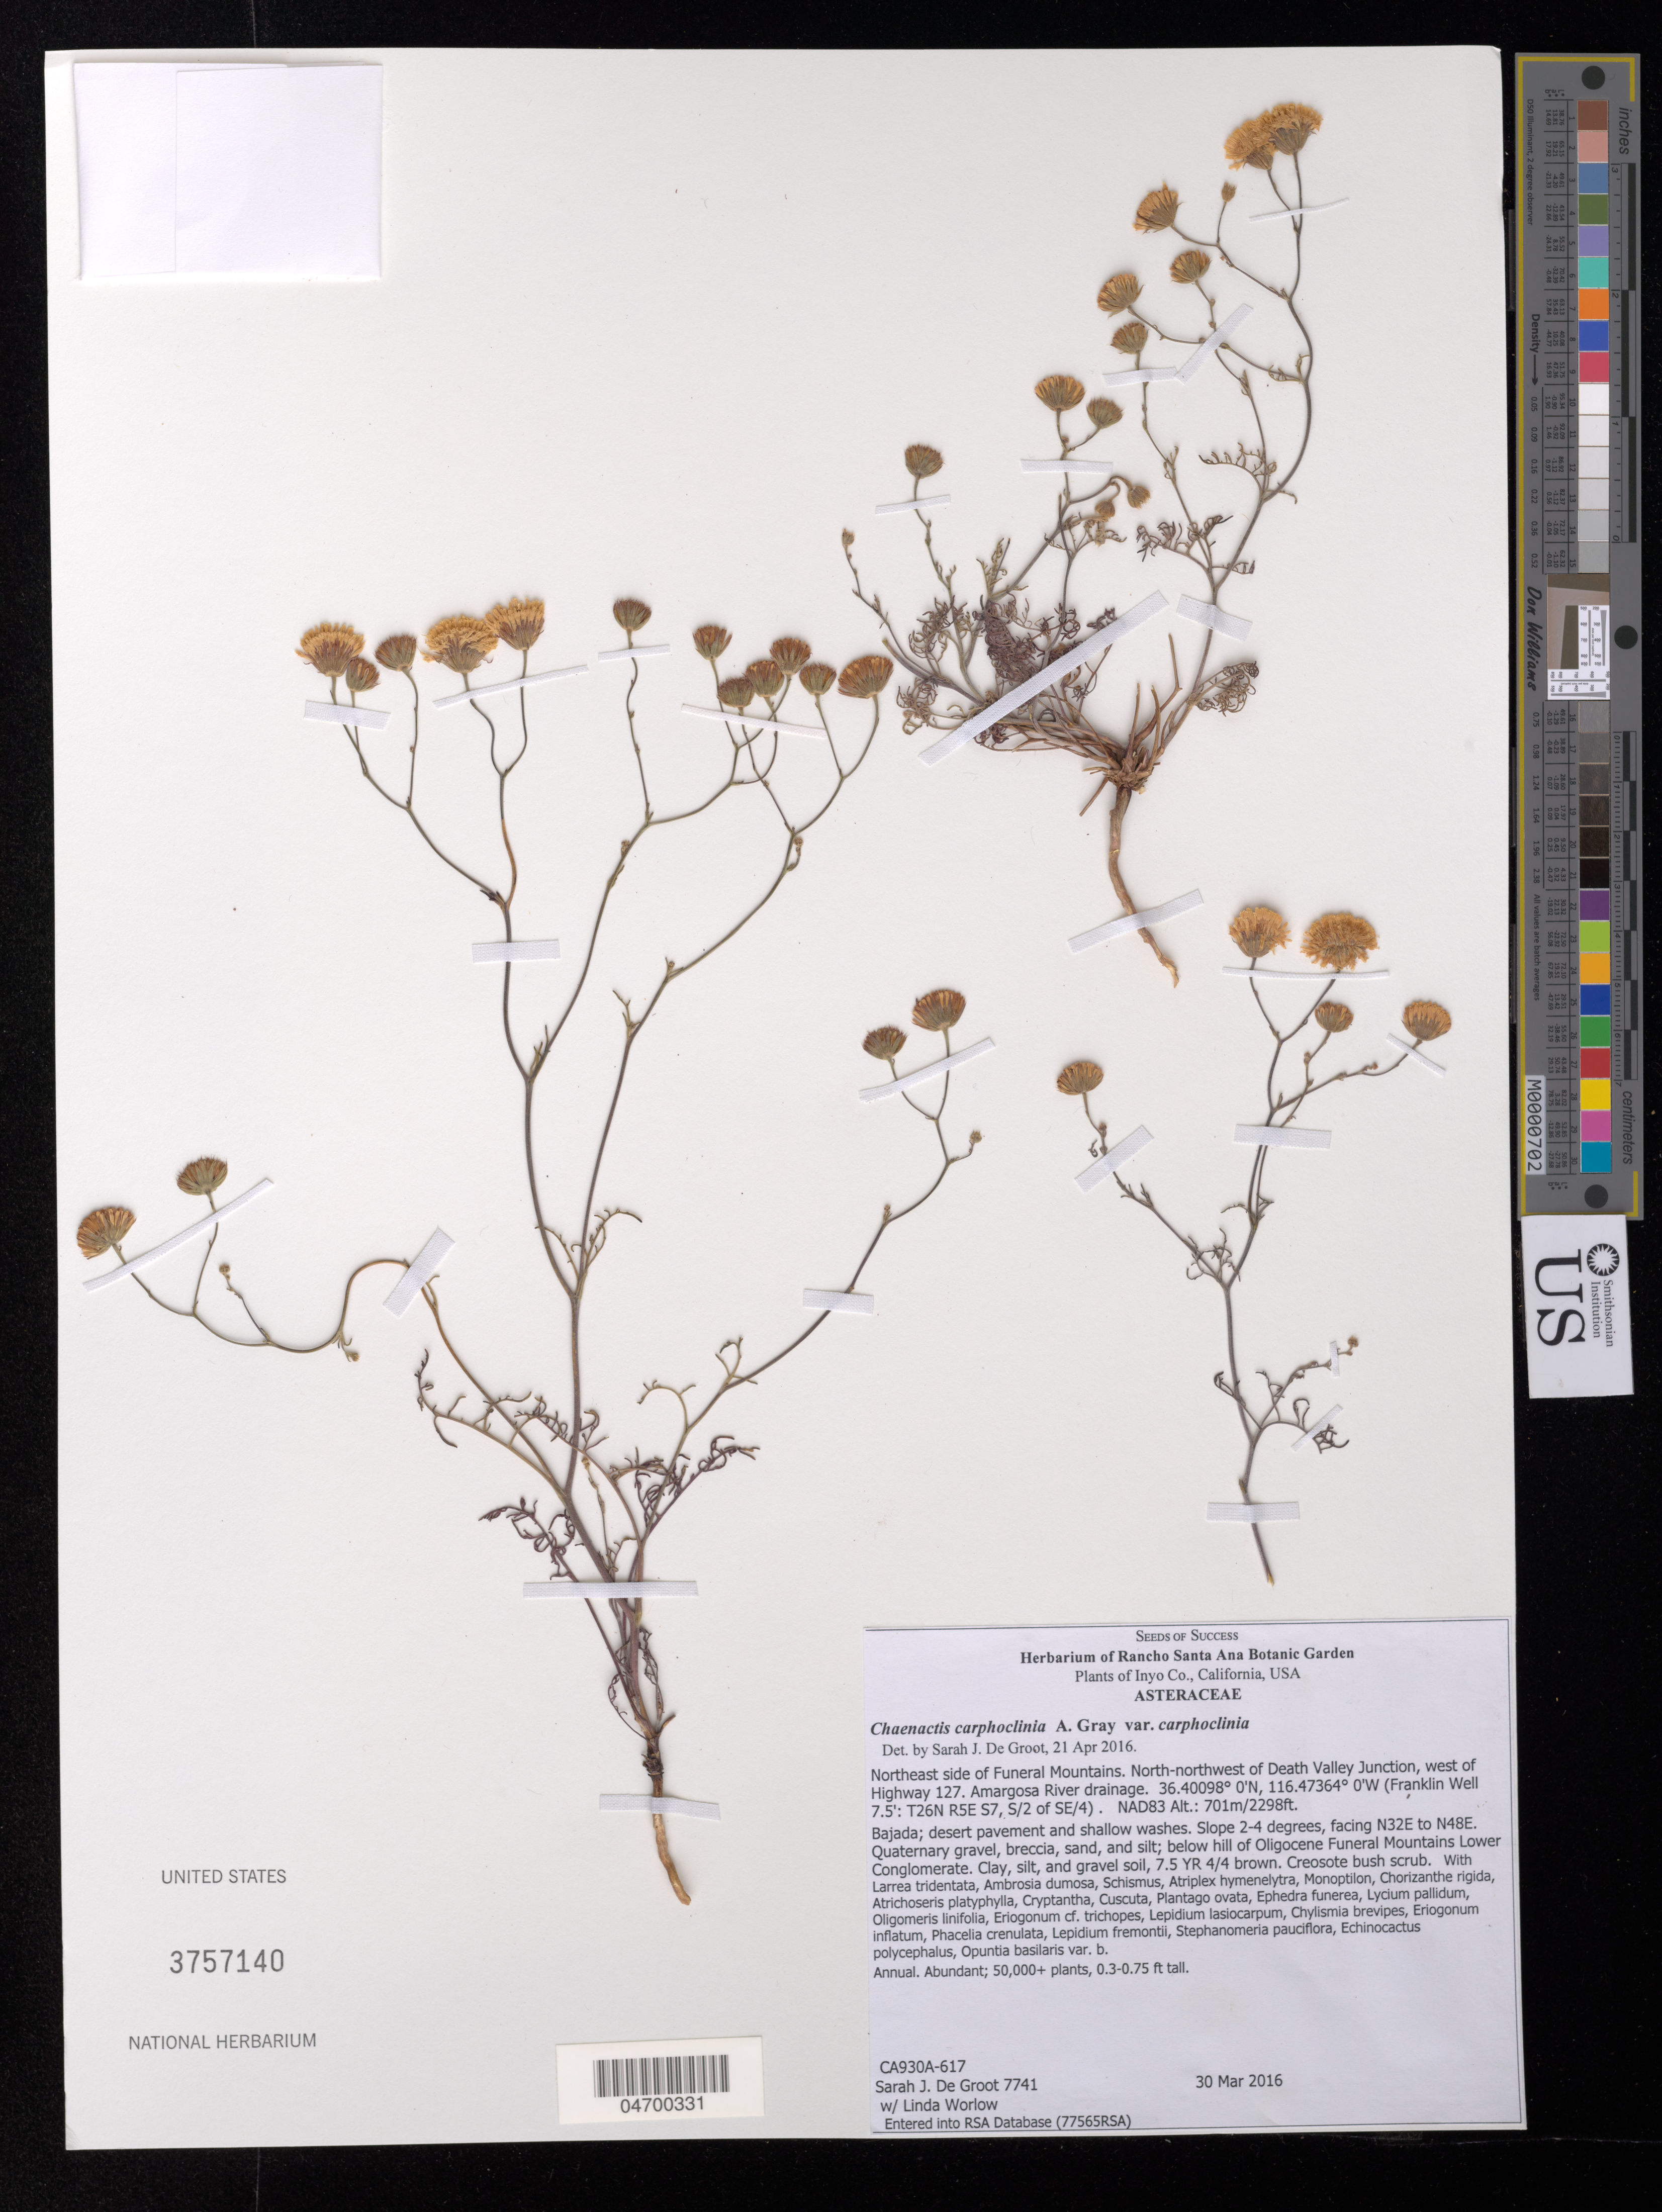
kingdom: Plantae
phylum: Tracheophyta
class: Magnoliopsida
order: Asterales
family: Asteraceae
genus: Chaenactis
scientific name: Chaenactis carphoclinia var. carphoclinia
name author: A. Gray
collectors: S. De Groot & L. Worlow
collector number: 7741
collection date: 2016-03-30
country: United States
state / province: California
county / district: Inyo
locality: Inyo Co. Northeast side of Funeral Mountains. North-northwest of Death Valley Junction, west of Highway 127. Amargosa River drainage. (Franklin Well 7.5': T26N R5E S7, SE/4). NAD83.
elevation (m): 701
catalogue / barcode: US 3757140